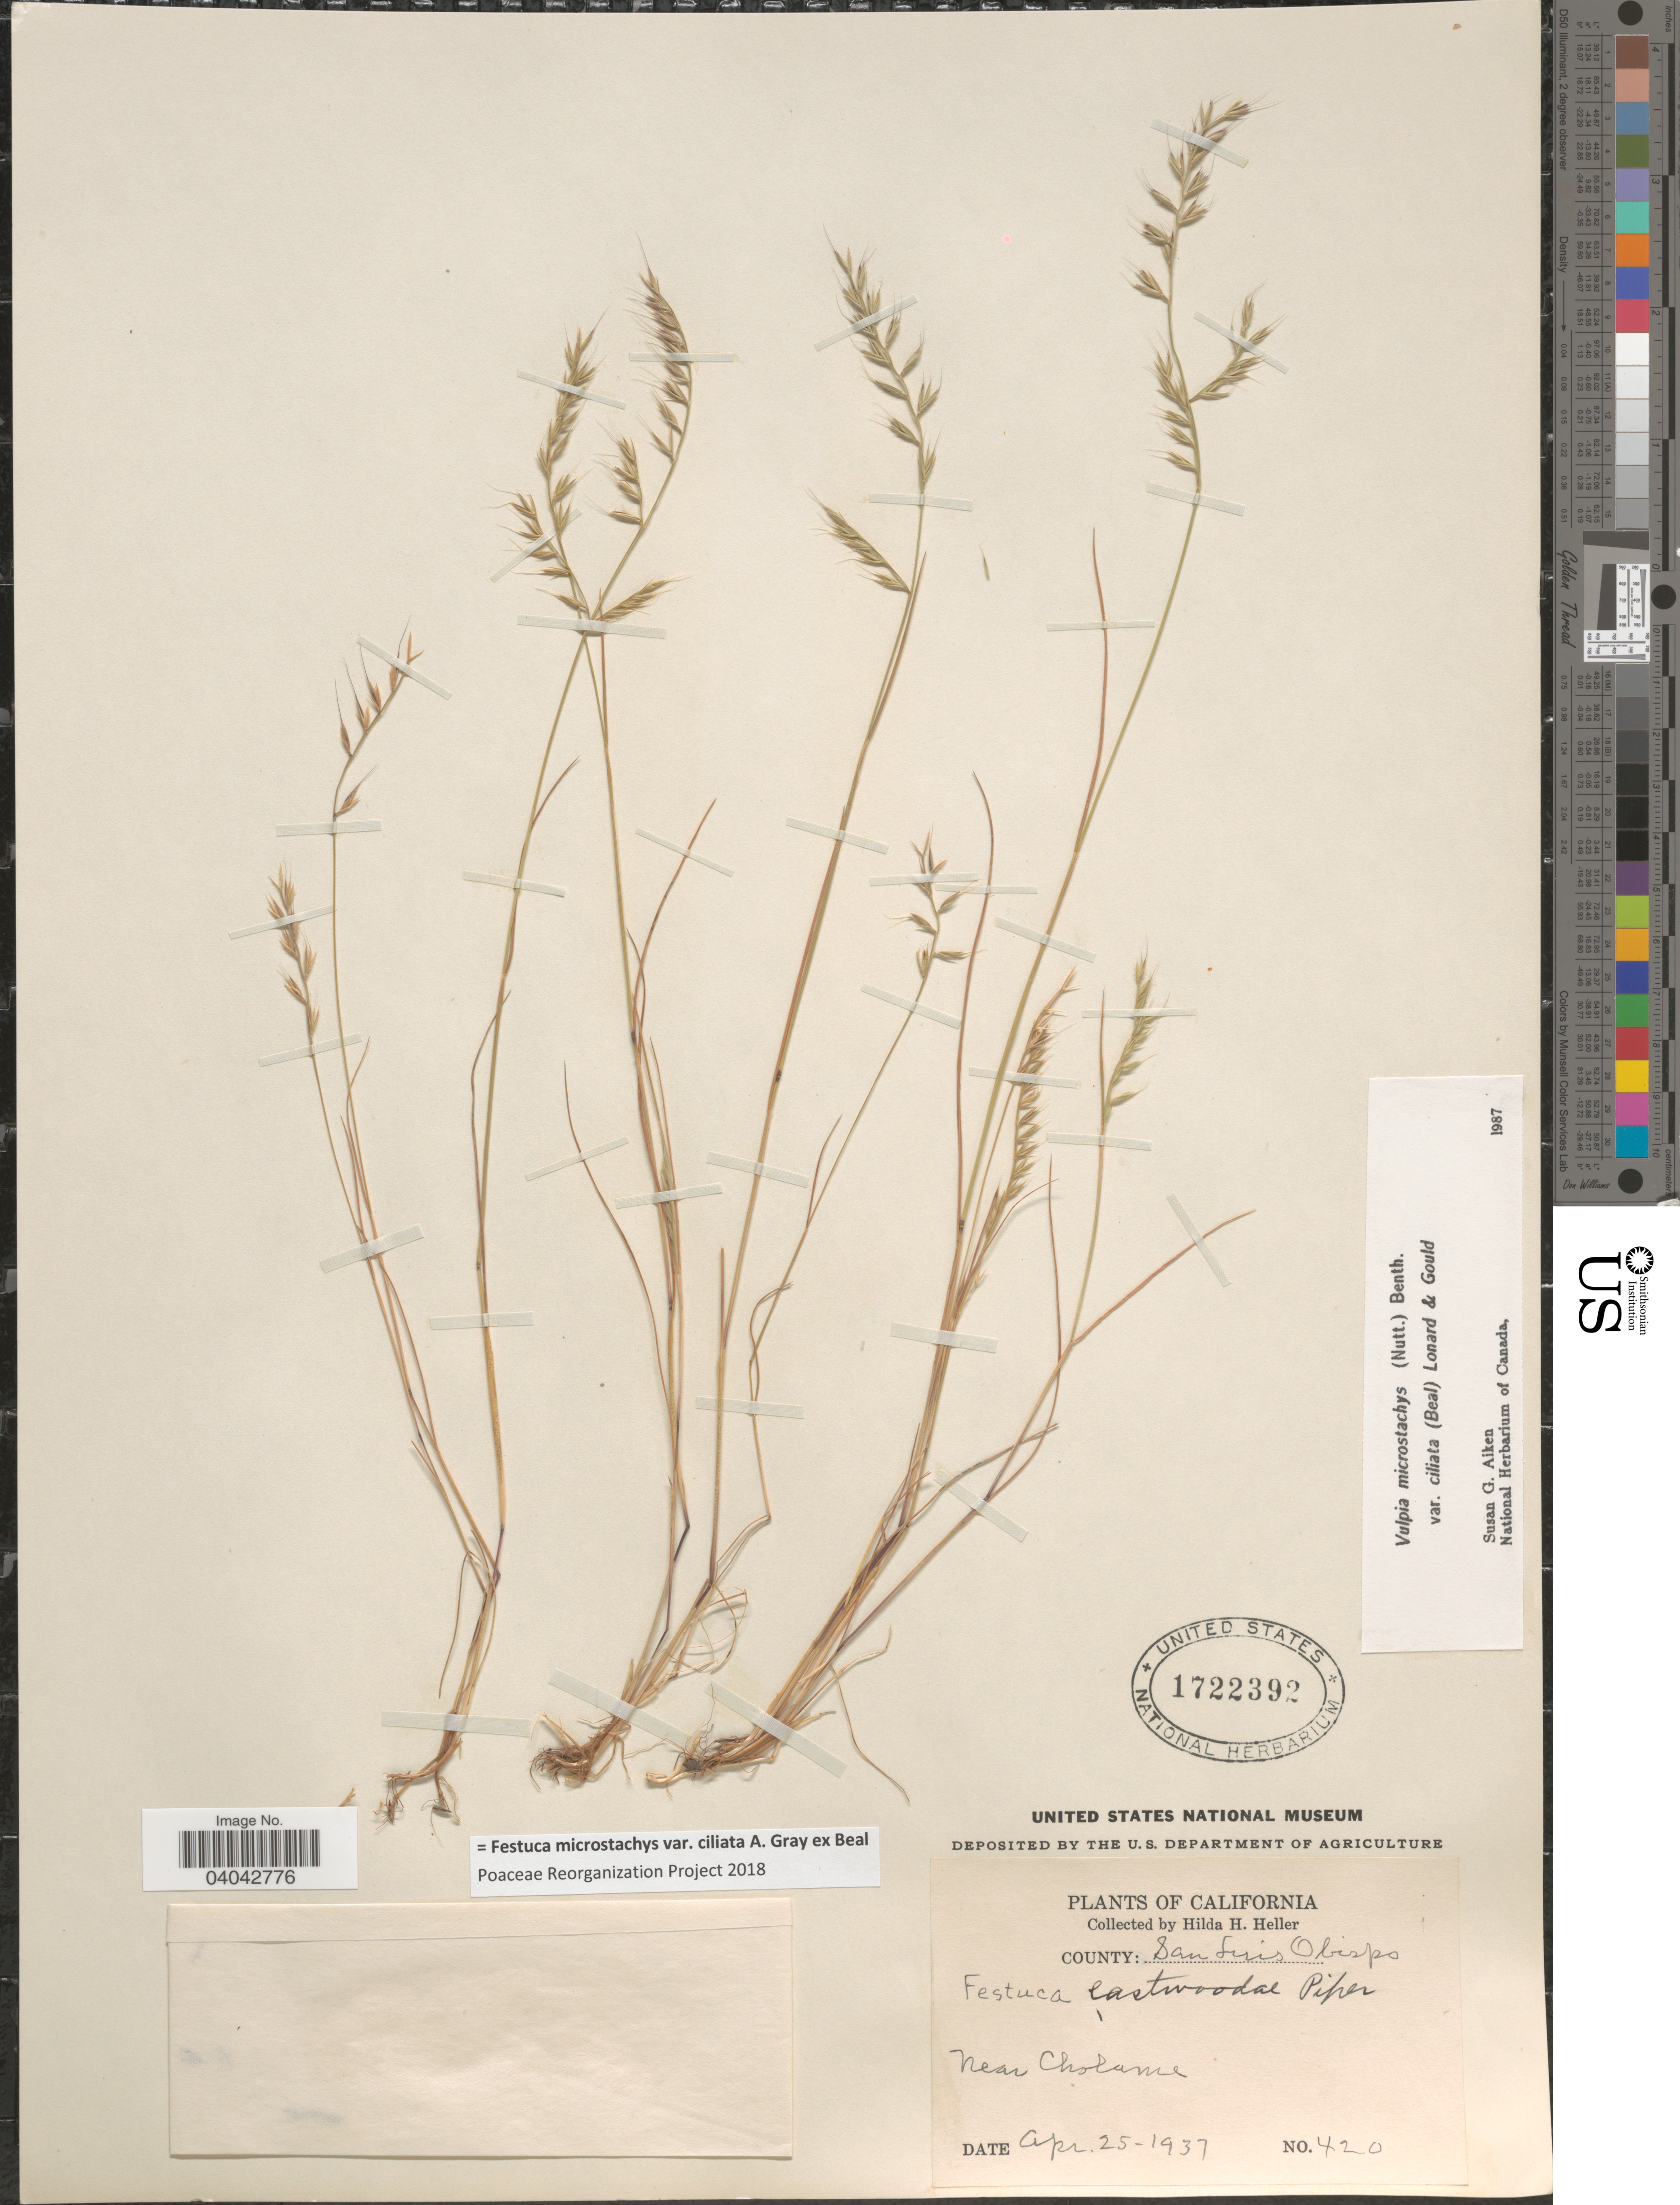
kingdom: Plantae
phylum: Tracheophyta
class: Liliopsida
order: Poales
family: Poaceae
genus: Festuca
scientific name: Festuca microstachys var. ciliata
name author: A. Gray ex W.J. Beal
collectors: H. H. Heller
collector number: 420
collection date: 1937-04-25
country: United States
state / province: California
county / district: San Luis Obispo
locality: County: San Luis Obispo. Near Cholame.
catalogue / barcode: US 1722392